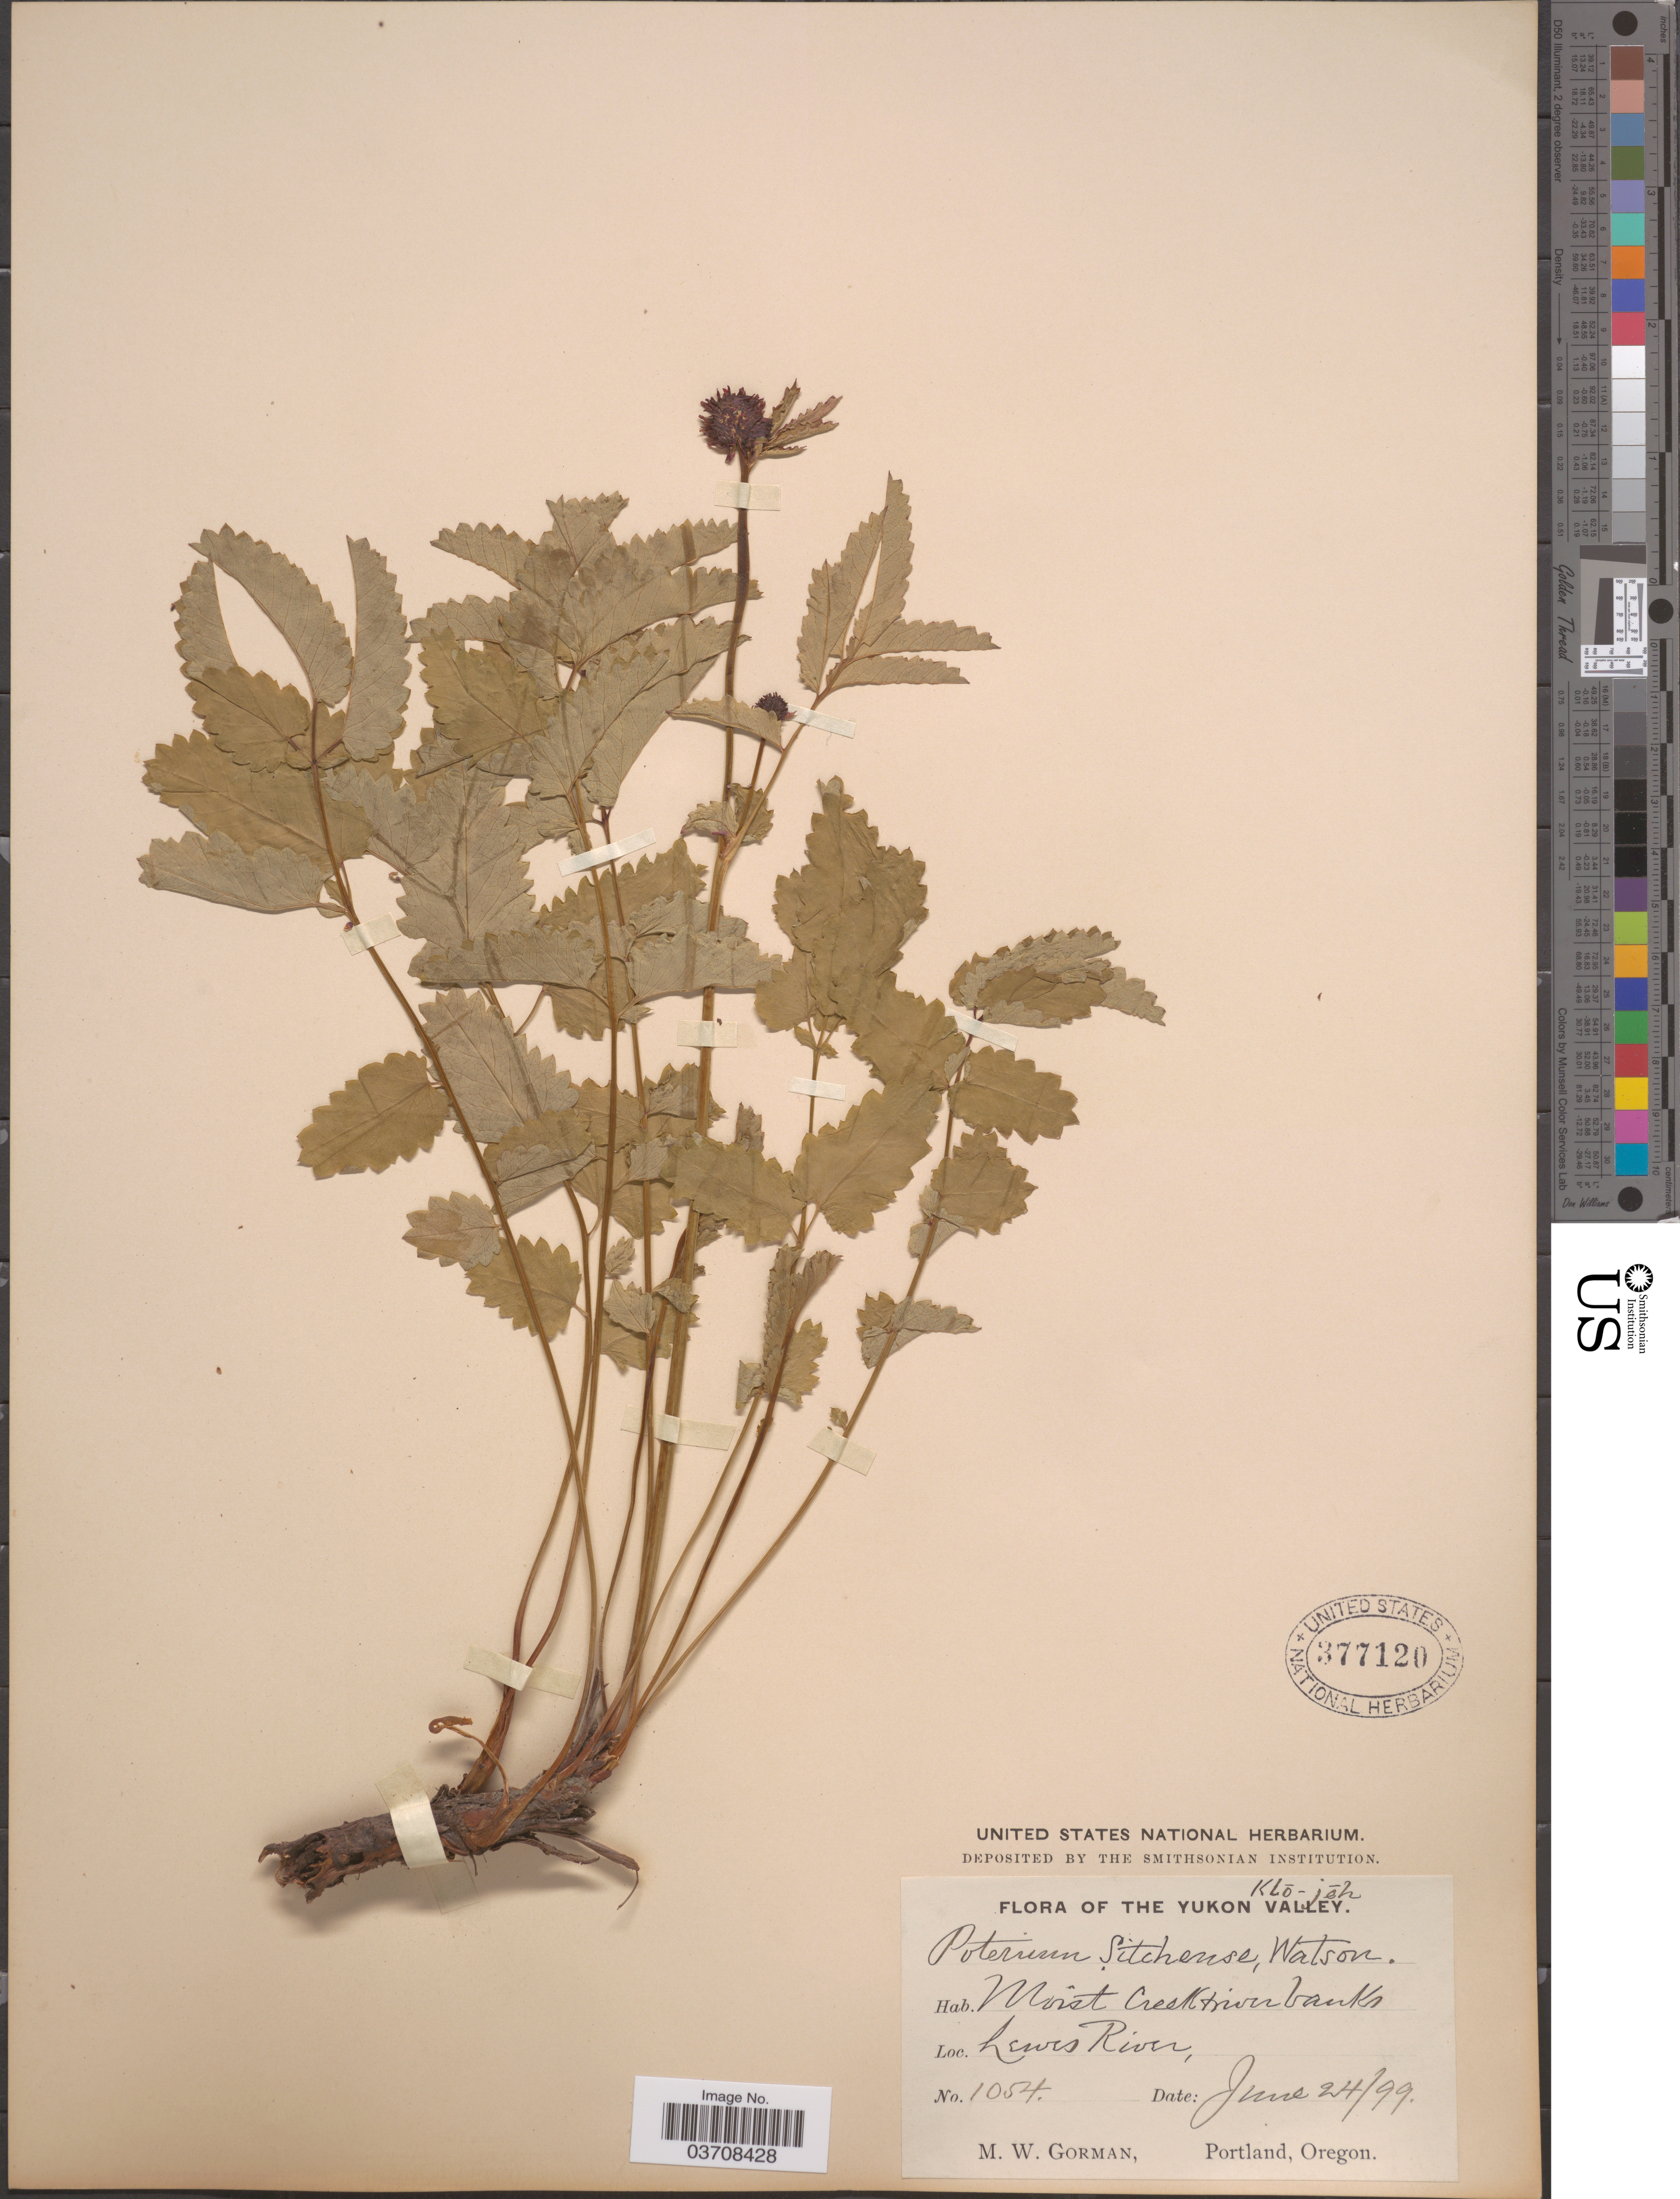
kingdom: Plantae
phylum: Tracheophyta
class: Magnoliopsida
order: Rosales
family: Rosaceae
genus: Sanguisorba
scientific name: Sanguisorba officinalis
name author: L.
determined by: Strong, Mark T., (BOT), Smithsonian Institution - National Museum of Natural History (UNITED STATES)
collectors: M. W. Gorman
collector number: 1054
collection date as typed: Transcribed d/m/y: 24/6/99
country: Canada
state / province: Yukon Territory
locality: Yukon Valley. Moist Creek town banks. Lewis River.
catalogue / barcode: US 377120